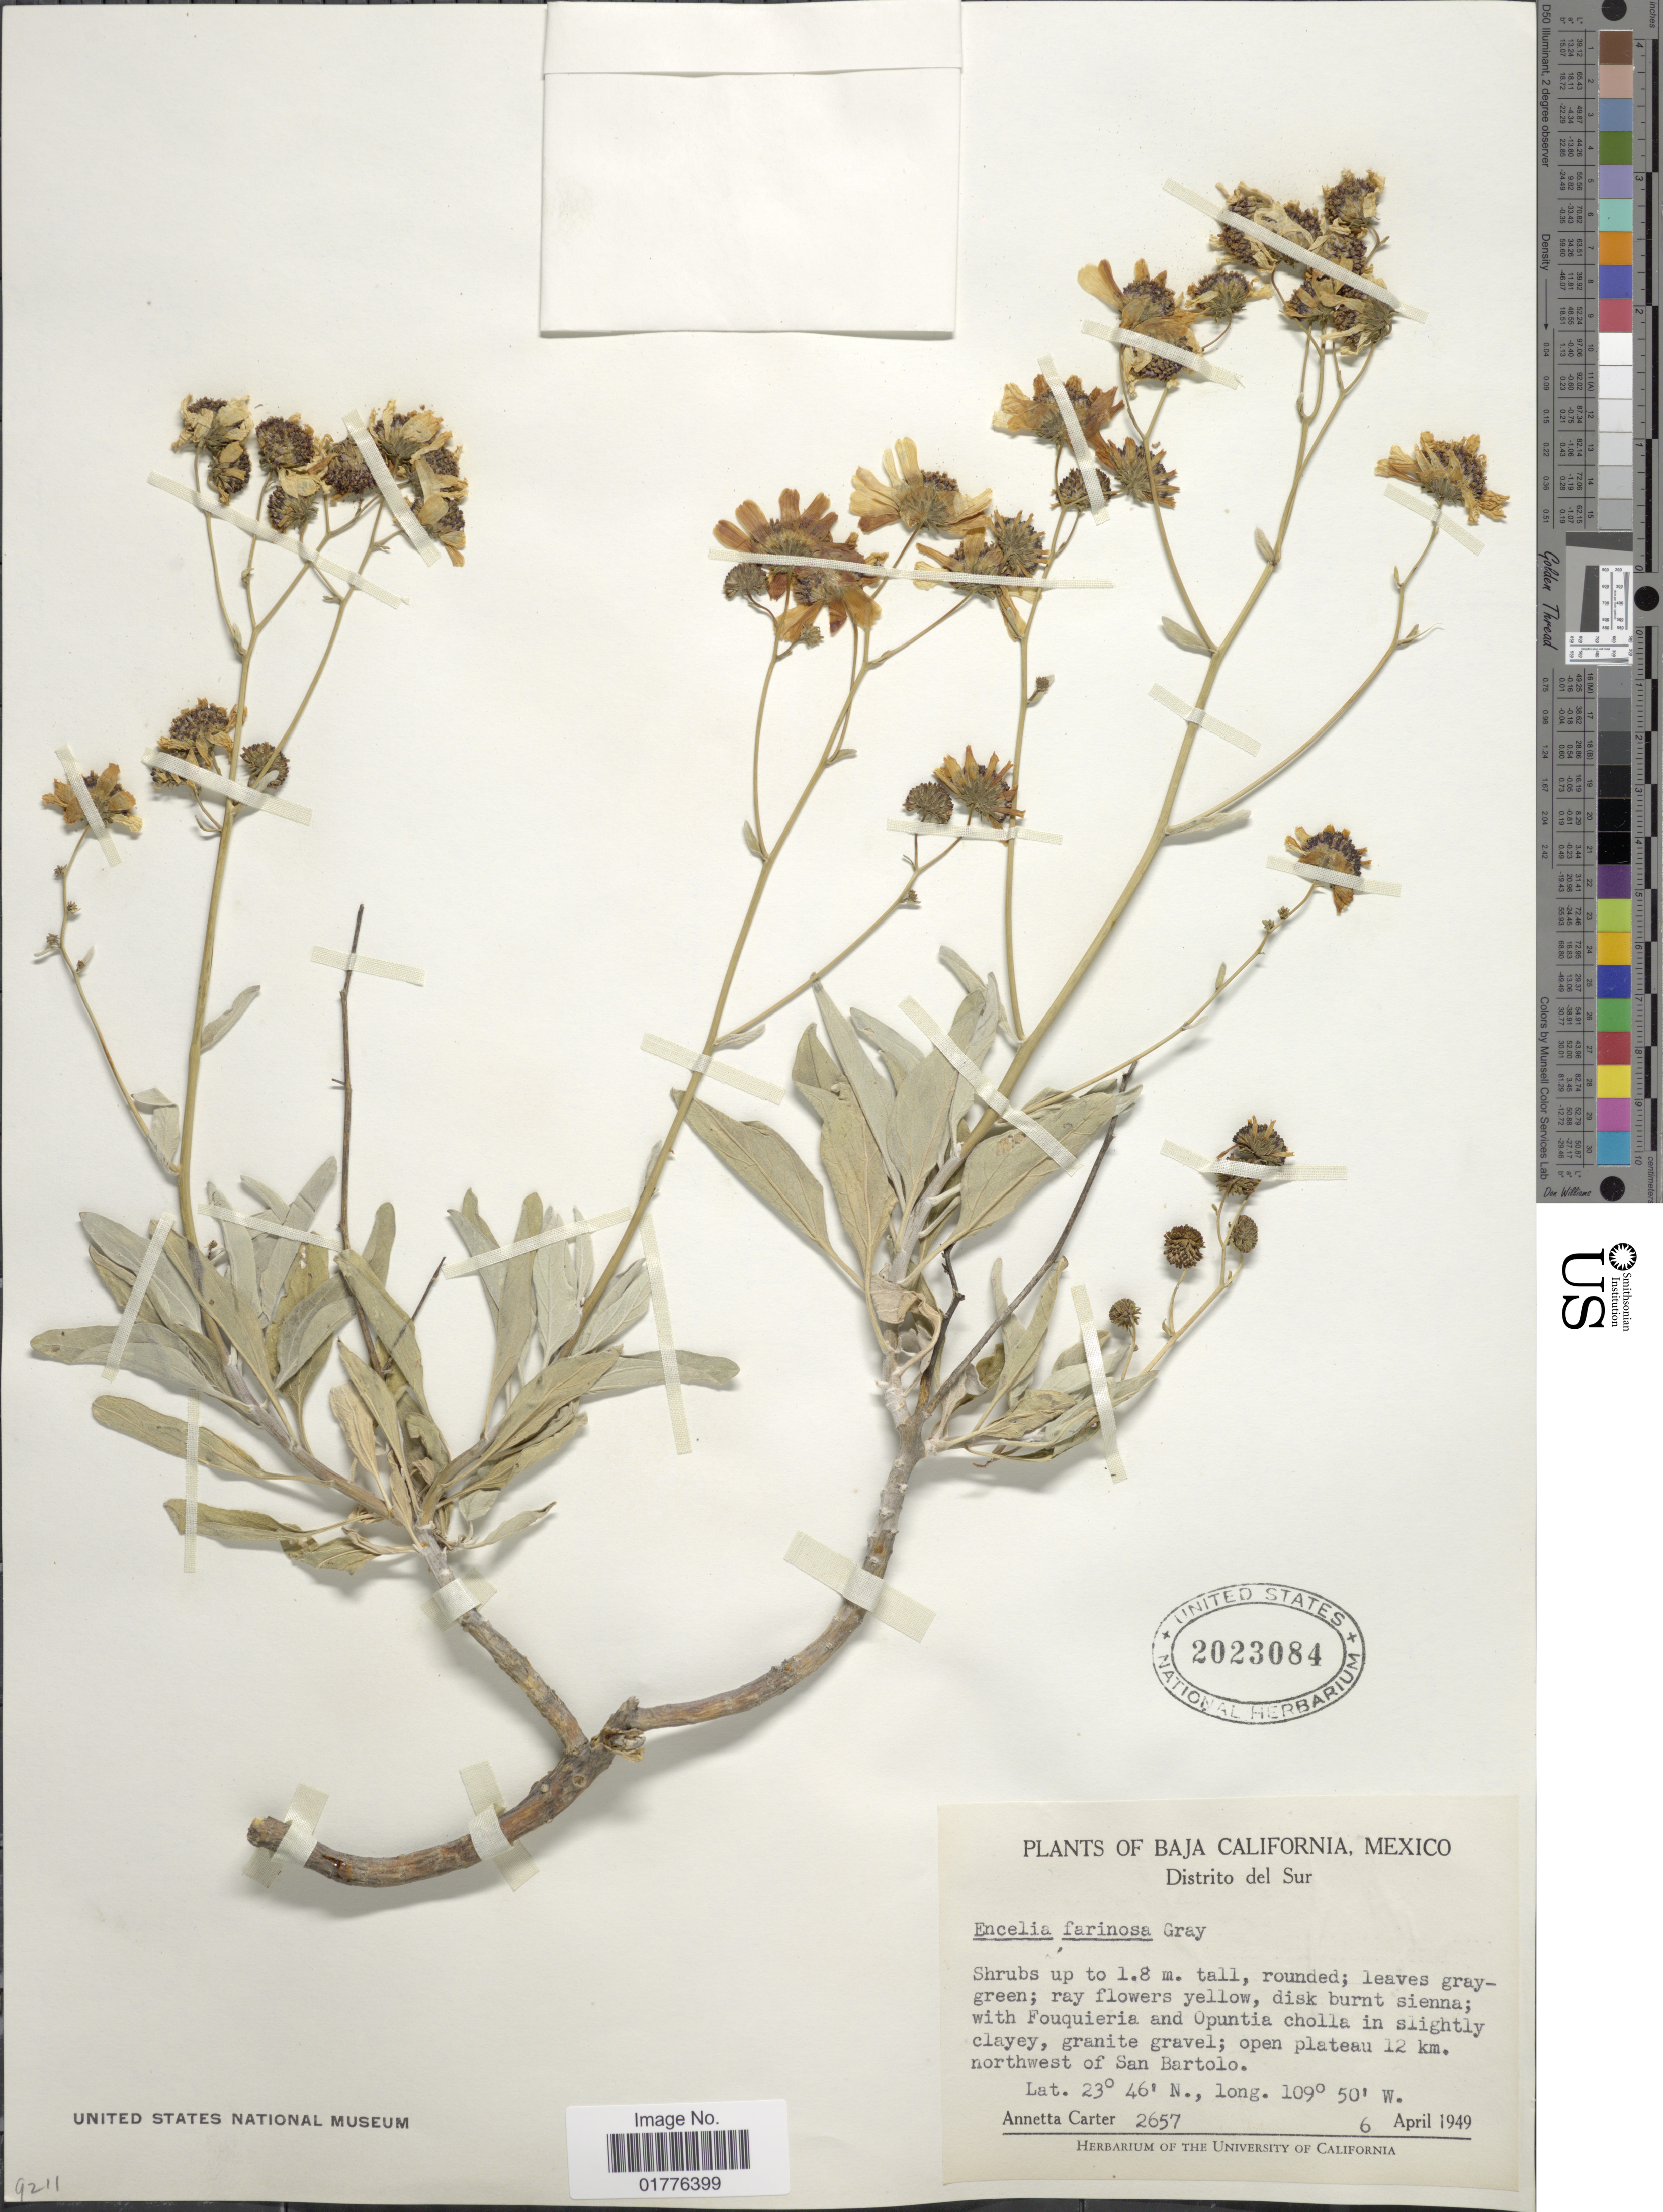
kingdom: Plantae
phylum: Tracheophyta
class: Magnoliopsida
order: Asterales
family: Asteraceae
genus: Encelia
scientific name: Encelia farinosa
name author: A. Gray ex Torr. in Emory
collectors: A. Carter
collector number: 2657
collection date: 1949-04-06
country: Mexico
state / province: Baja California Sur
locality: Distrito del Sur, open plateau 12 km. northwest of San Bartolo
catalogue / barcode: US 2023084